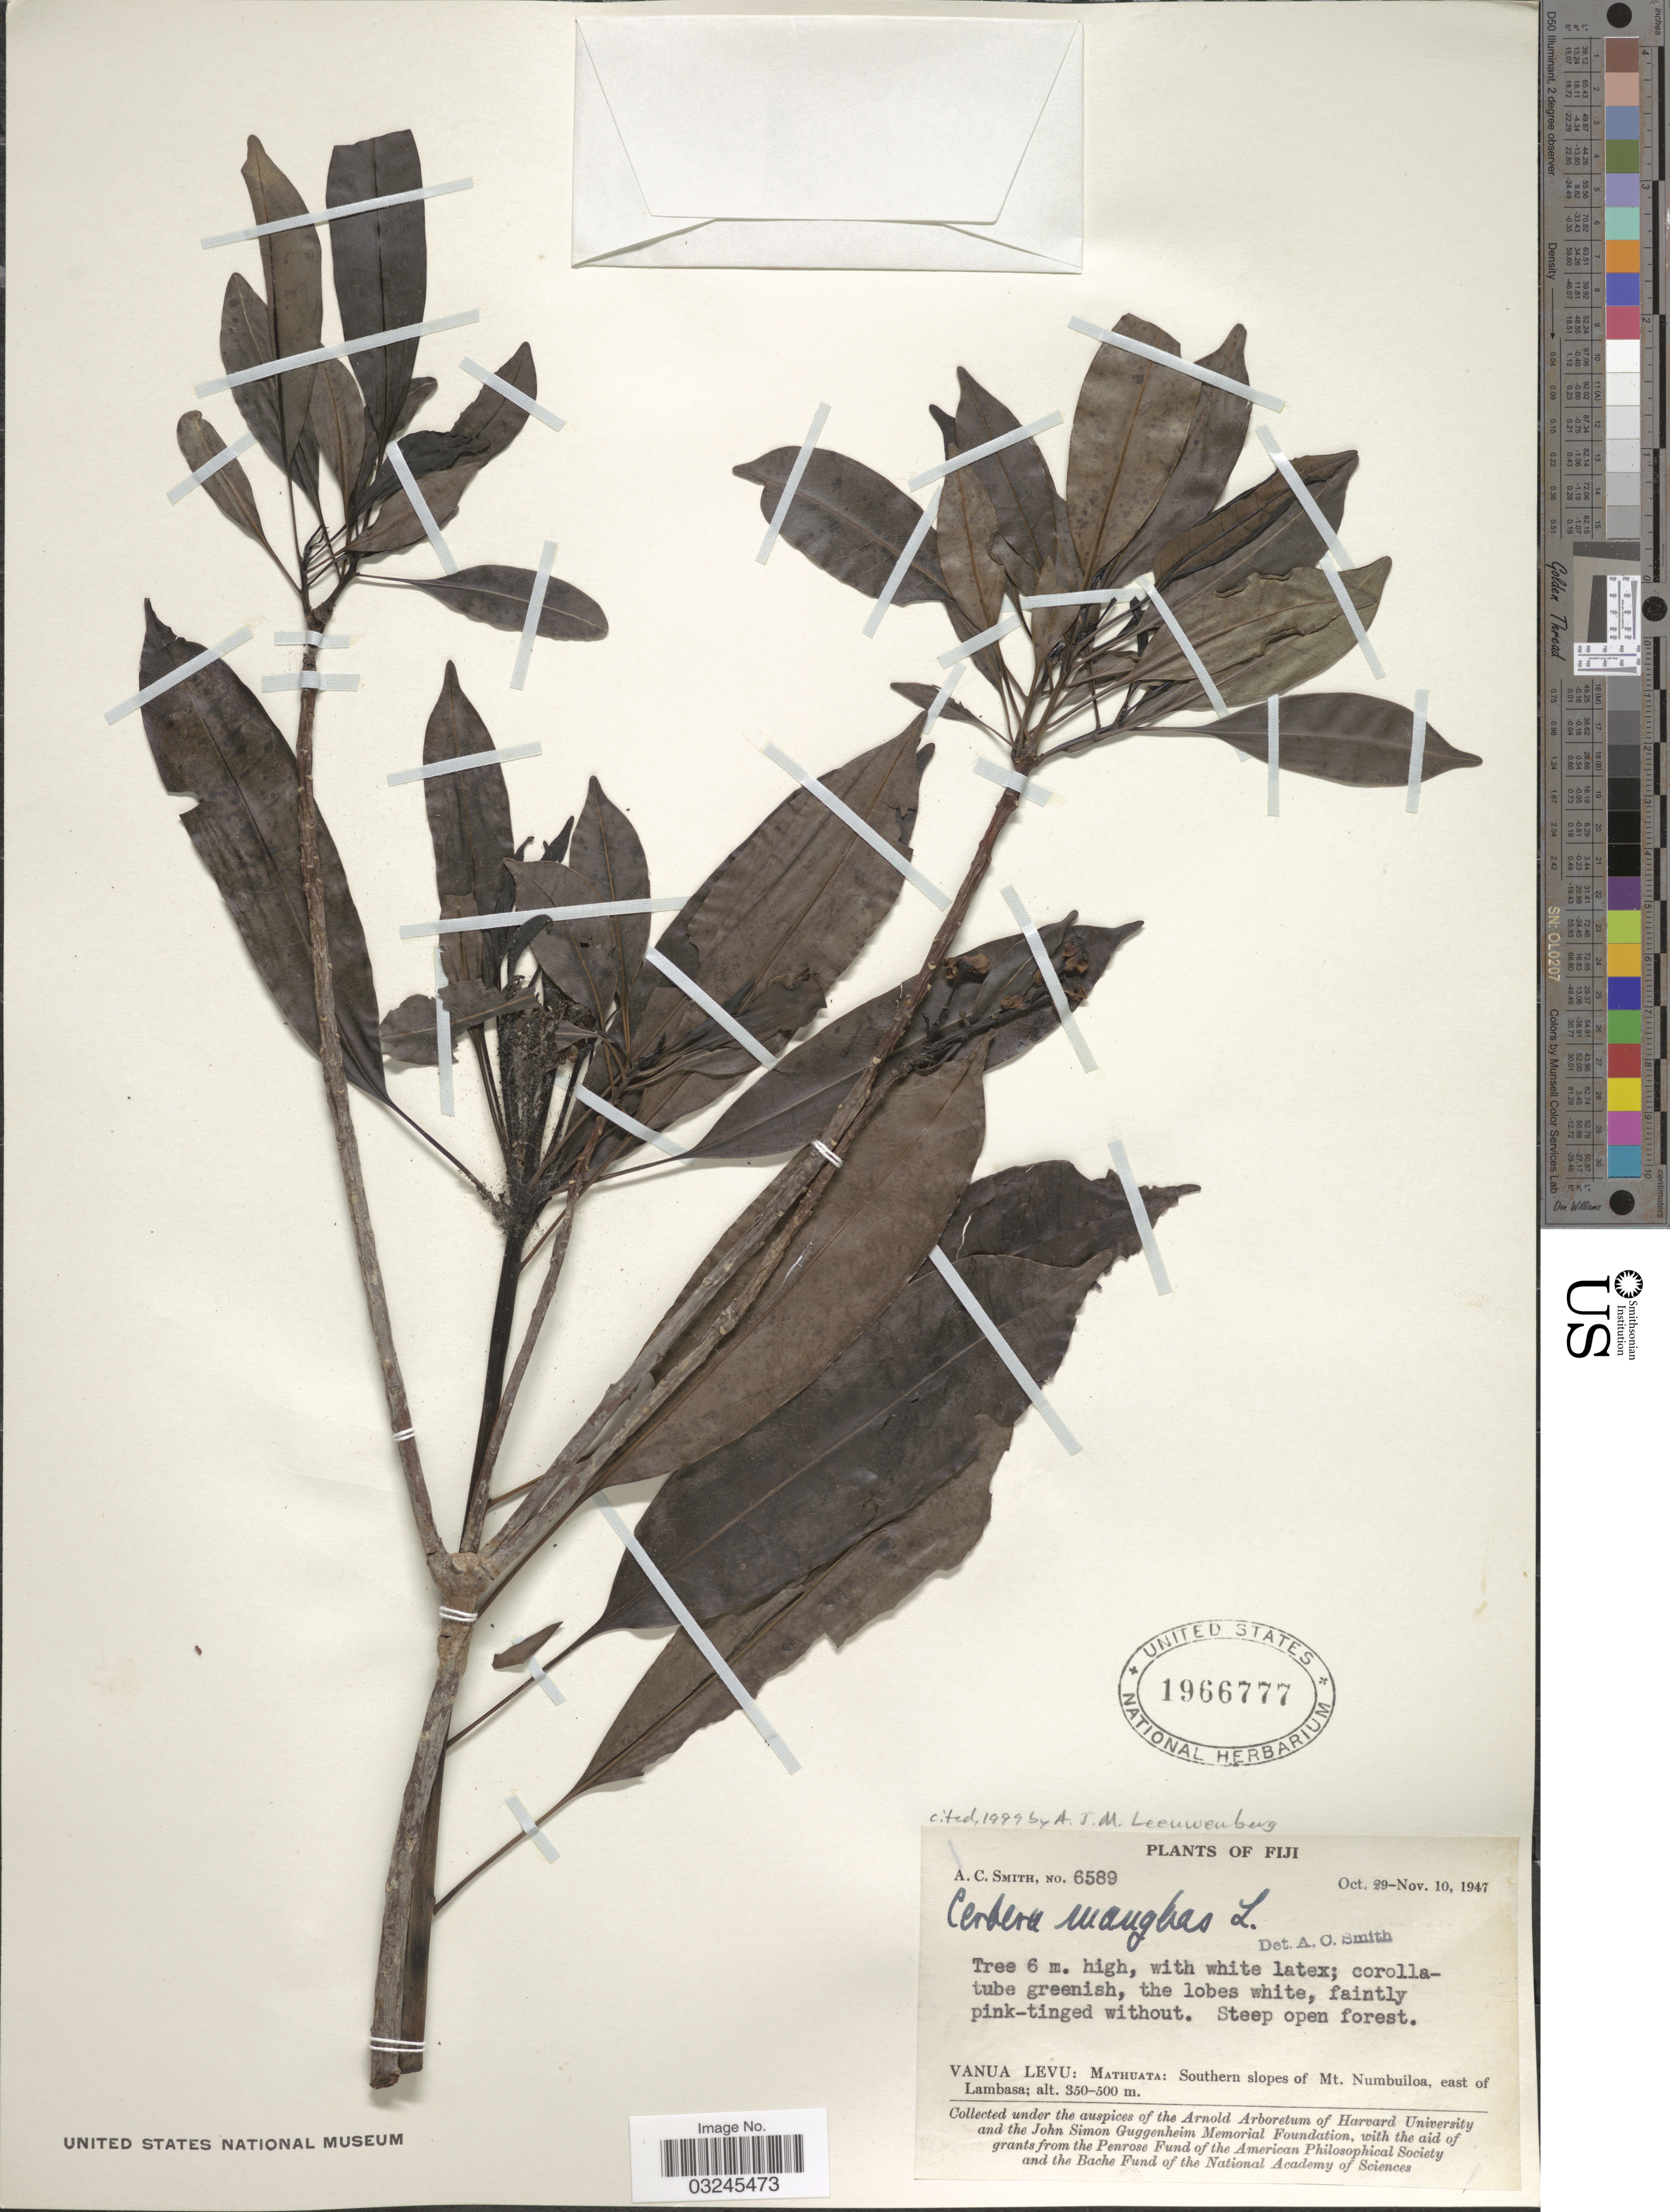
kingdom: Plantae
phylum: Tracheophyta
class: Magnoliopsida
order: Gentianales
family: Apocynaceae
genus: Cerbera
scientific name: Cerbera manghas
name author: L.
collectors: A. C. Smith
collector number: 6589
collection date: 1947-10-29/1947-11-10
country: Fiji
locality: Vanua Levu: Mathuata: Southern slopes of Mt. Nambuiloa, east of Lambasa.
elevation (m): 350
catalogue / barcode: US 1966777